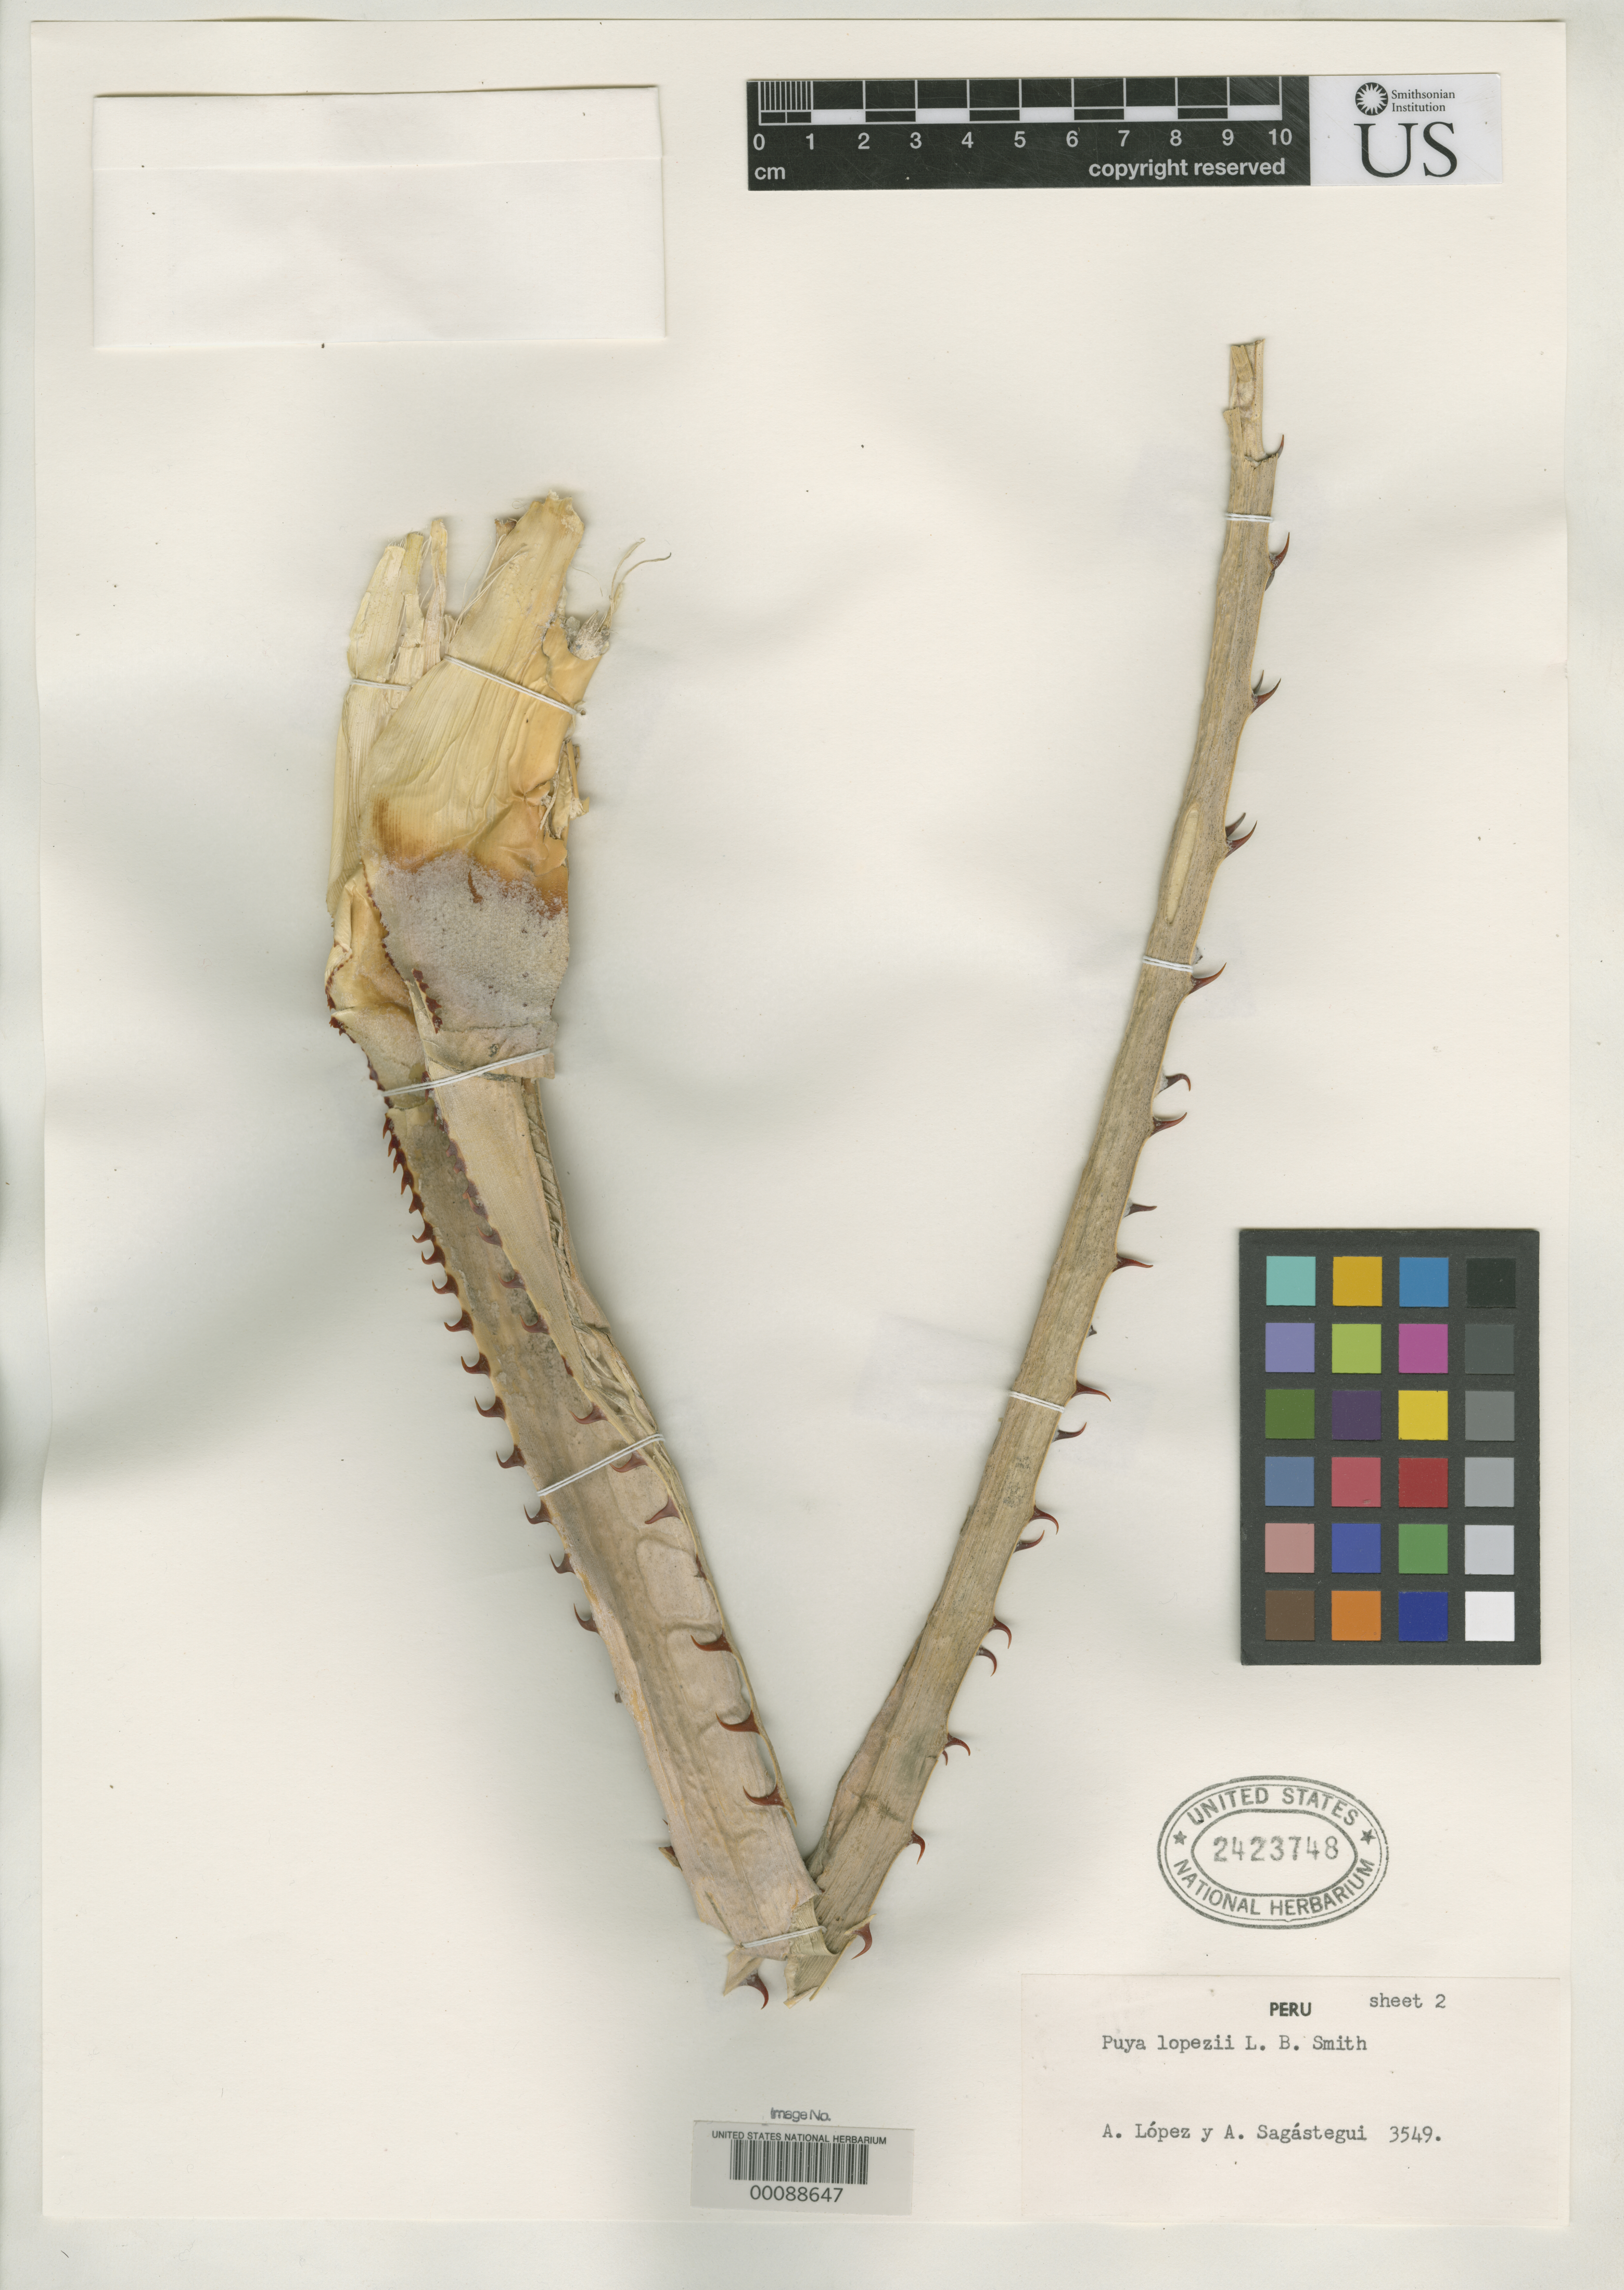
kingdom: Plantae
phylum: Tracheophyta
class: Liliopsida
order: Poales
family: Bromeliaceae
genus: Puya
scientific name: Puya lopezii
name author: L.B. Sm.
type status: Holotype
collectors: A. Lopez & A. Sagástegui A.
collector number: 3549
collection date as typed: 24 May 1961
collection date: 1961-05-24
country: Peru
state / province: La Libertad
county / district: Pataz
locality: Huaylillas.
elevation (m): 2300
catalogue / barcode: US 2423748